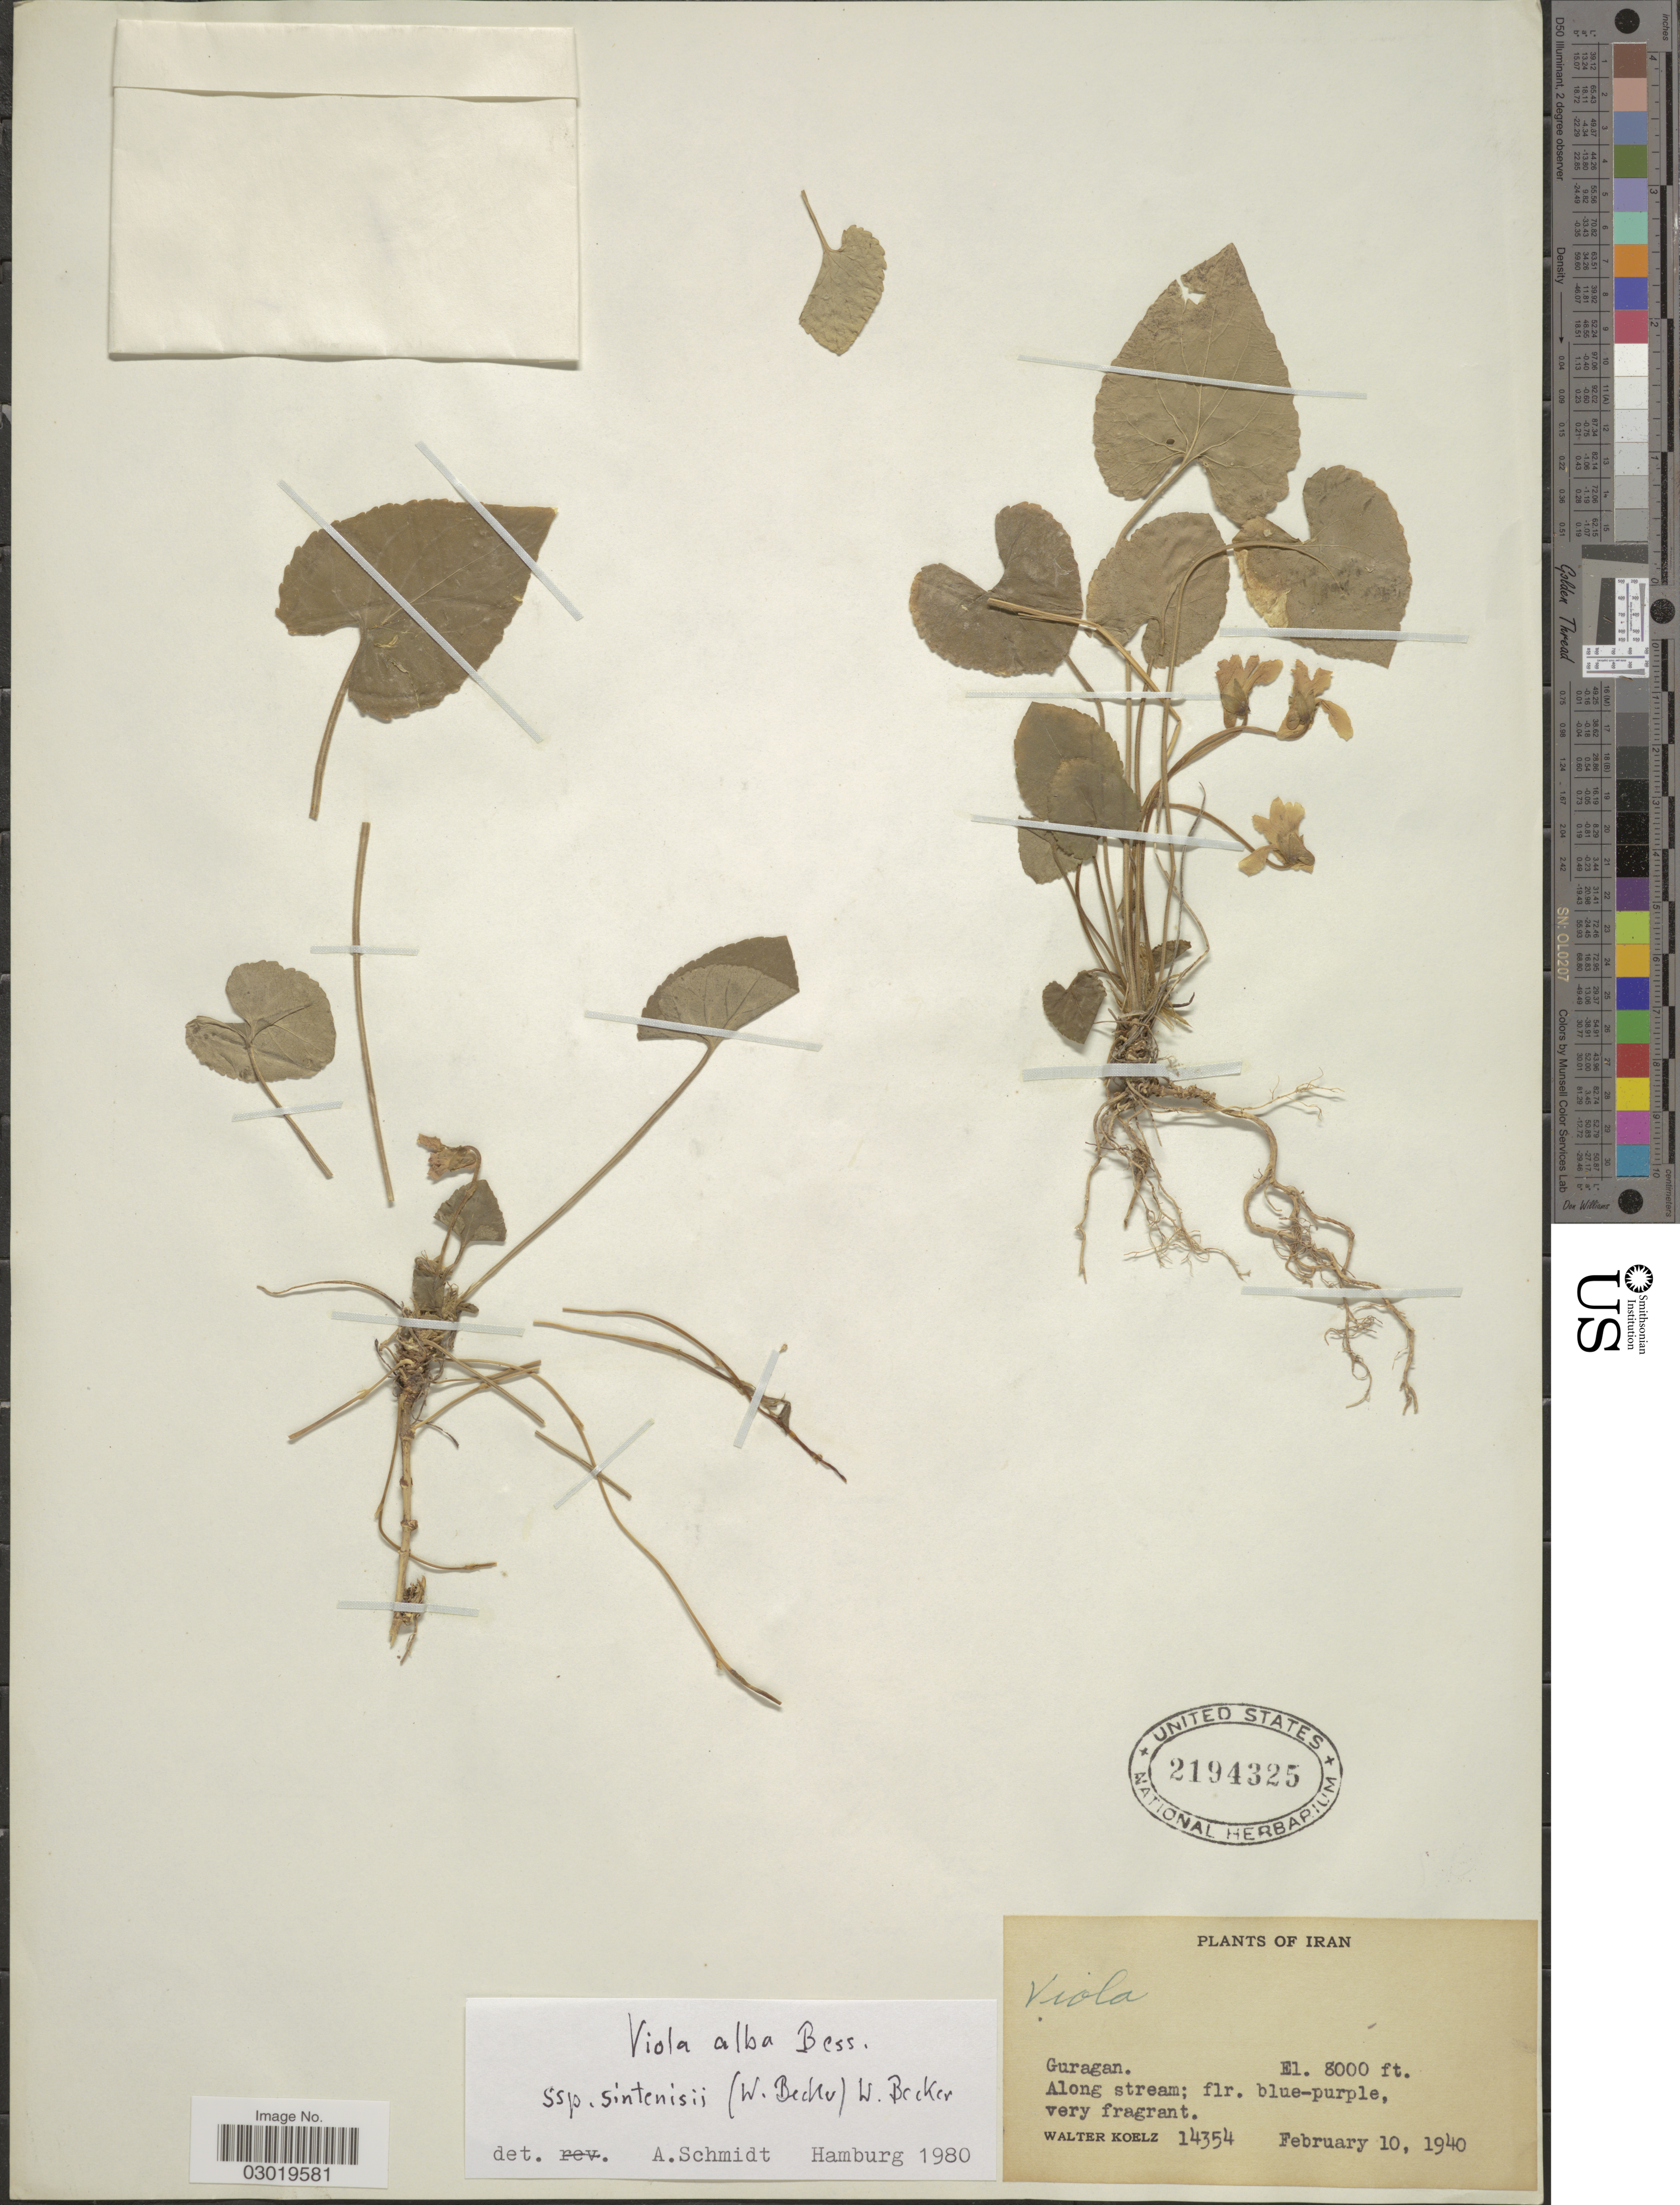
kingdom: Plantae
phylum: Tracheophyta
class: Magnoliopsida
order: Malpighiales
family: Violaceae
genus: Viola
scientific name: Viola alba subsp. sintenisii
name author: Bess.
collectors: W. N. Koelz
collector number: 14354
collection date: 1940-02-10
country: Iran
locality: Guragan.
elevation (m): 2438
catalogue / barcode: US 2194325